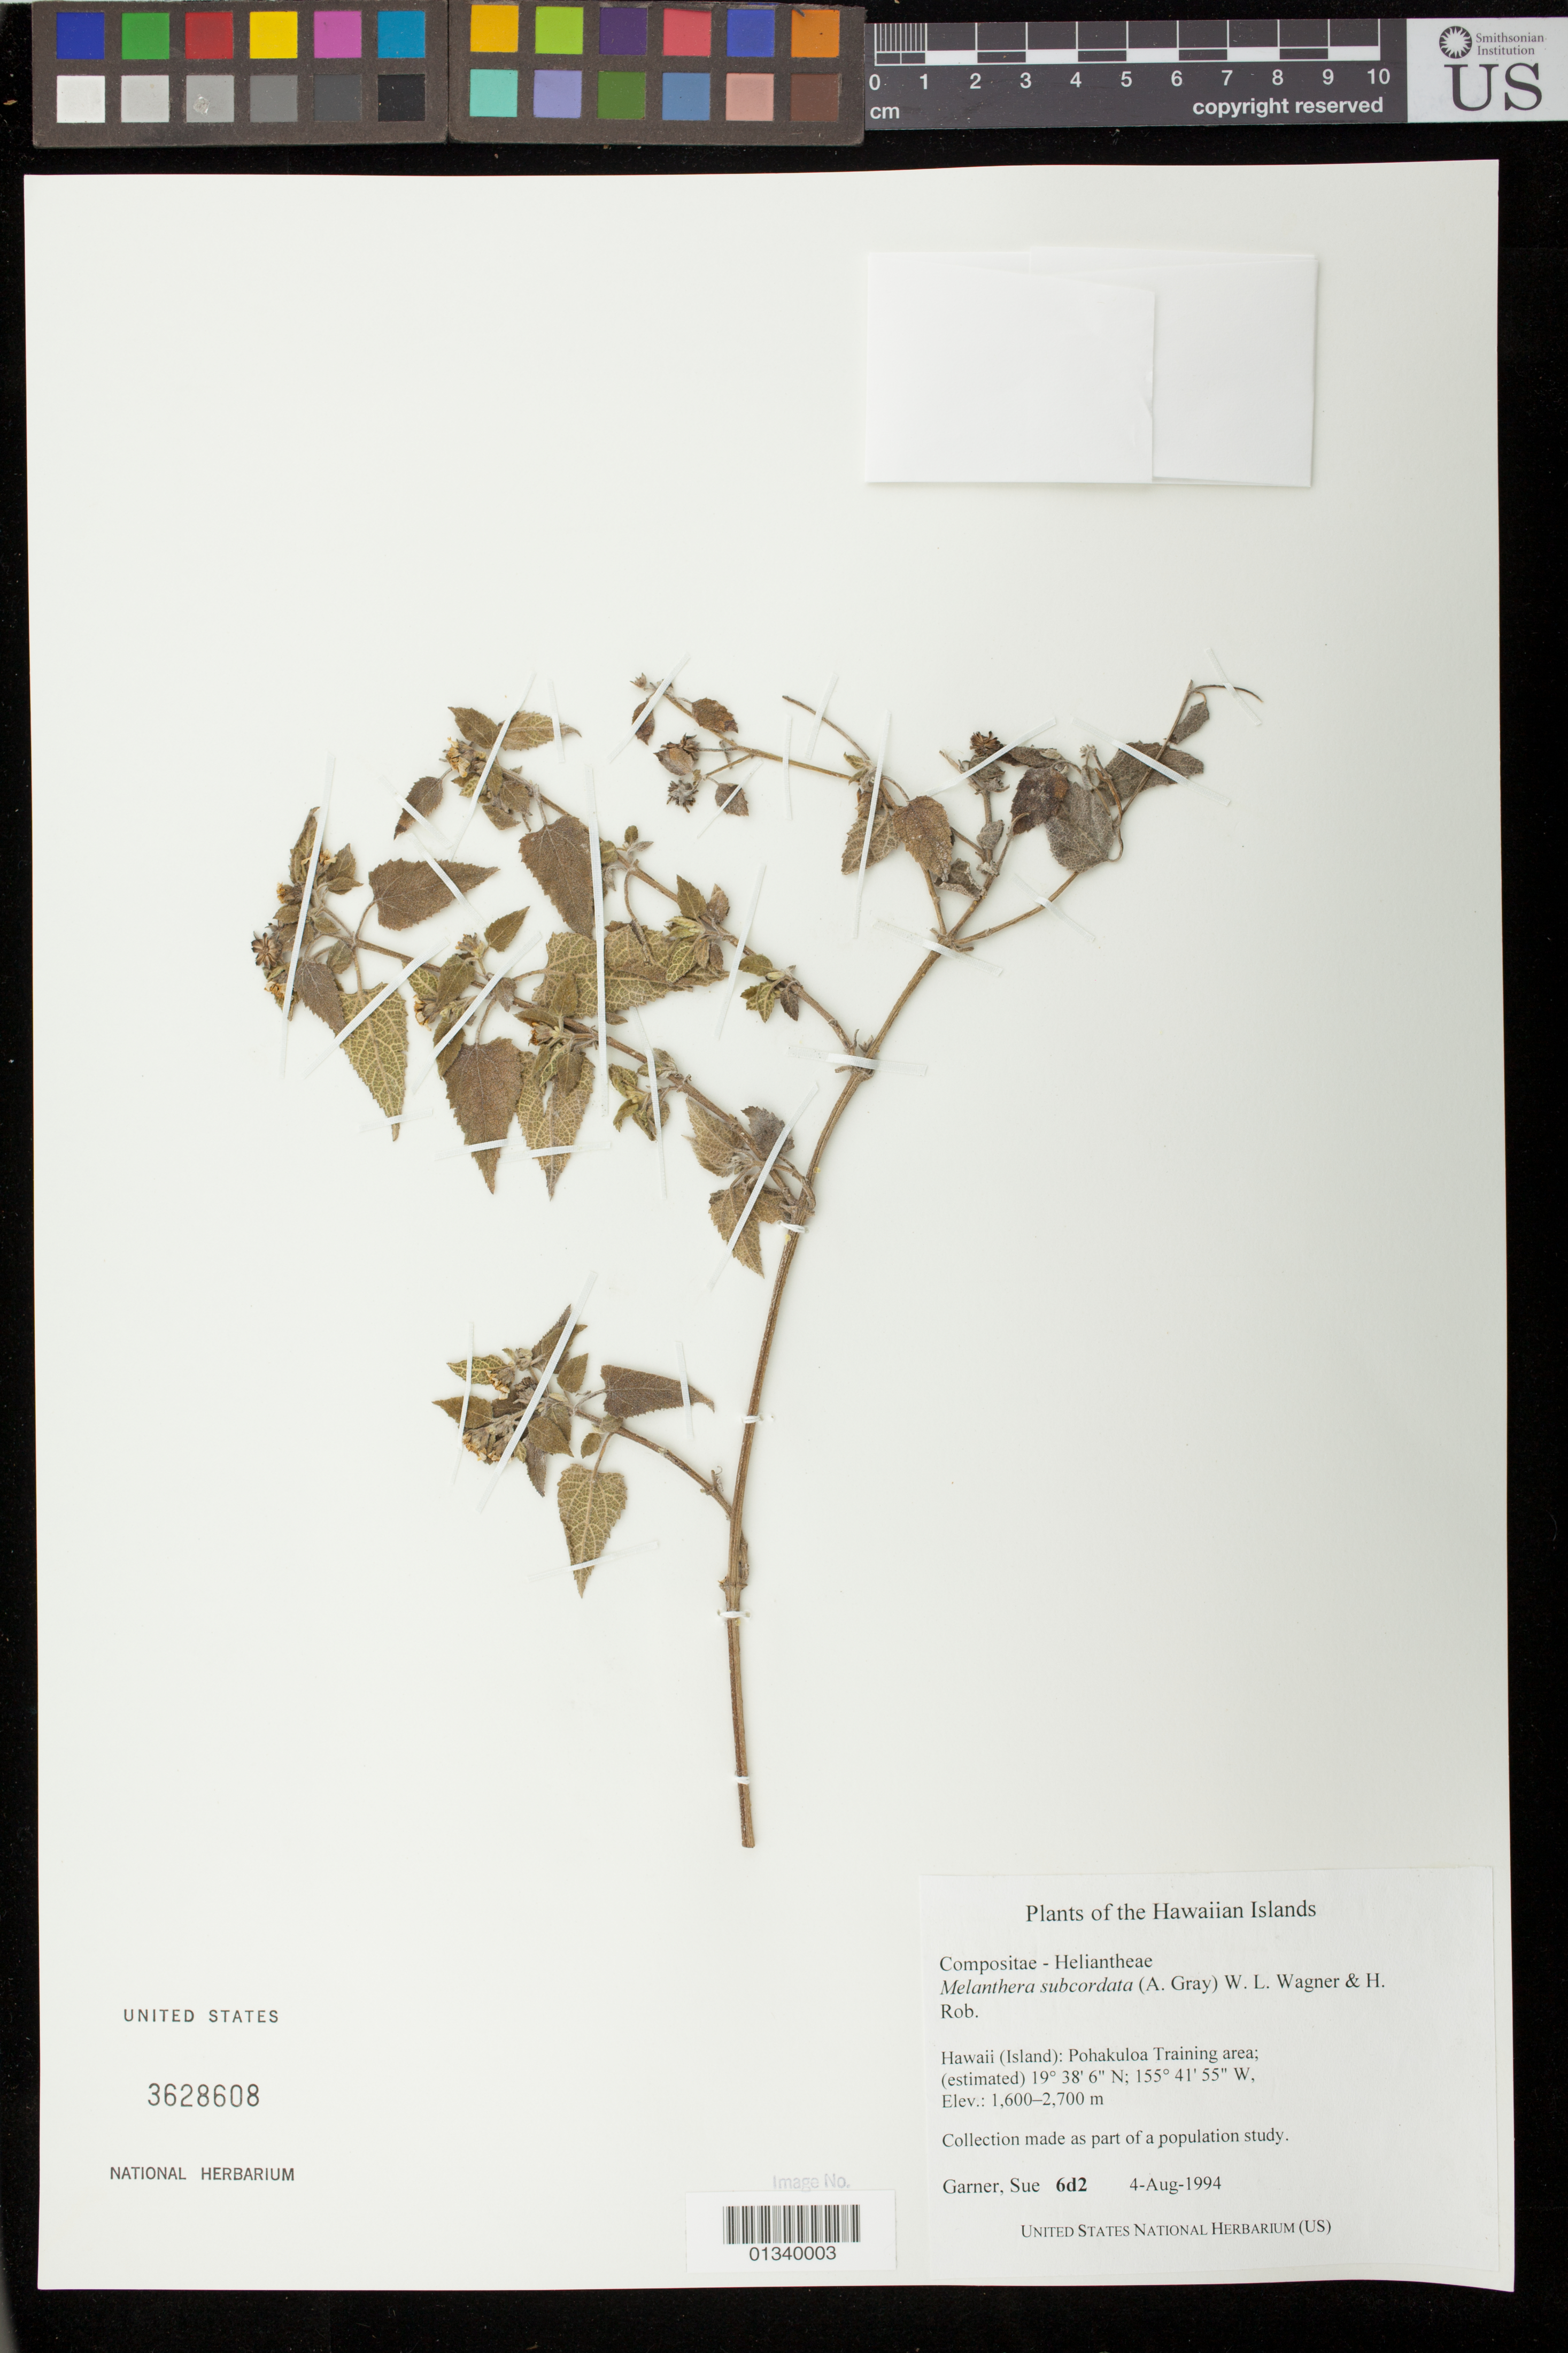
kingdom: Plantae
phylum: Tracheophyta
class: Magnoliopsida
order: Asterales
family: Asteraceae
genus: Wollastonia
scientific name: Wollastonia subcordata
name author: (A. Gray) Orchard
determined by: Wagner, W. L., (BOT), Smithsonian Institution - National Museum of Natural History (UNITED STATES)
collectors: S. Garner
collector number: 6d2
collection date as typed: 4 August 1994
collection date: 1994-08-04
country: United States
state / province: Hawaii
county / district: Hawaii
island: Hawaii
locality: Pohakuloa Training area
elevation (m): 1600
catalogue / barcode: US 3628608